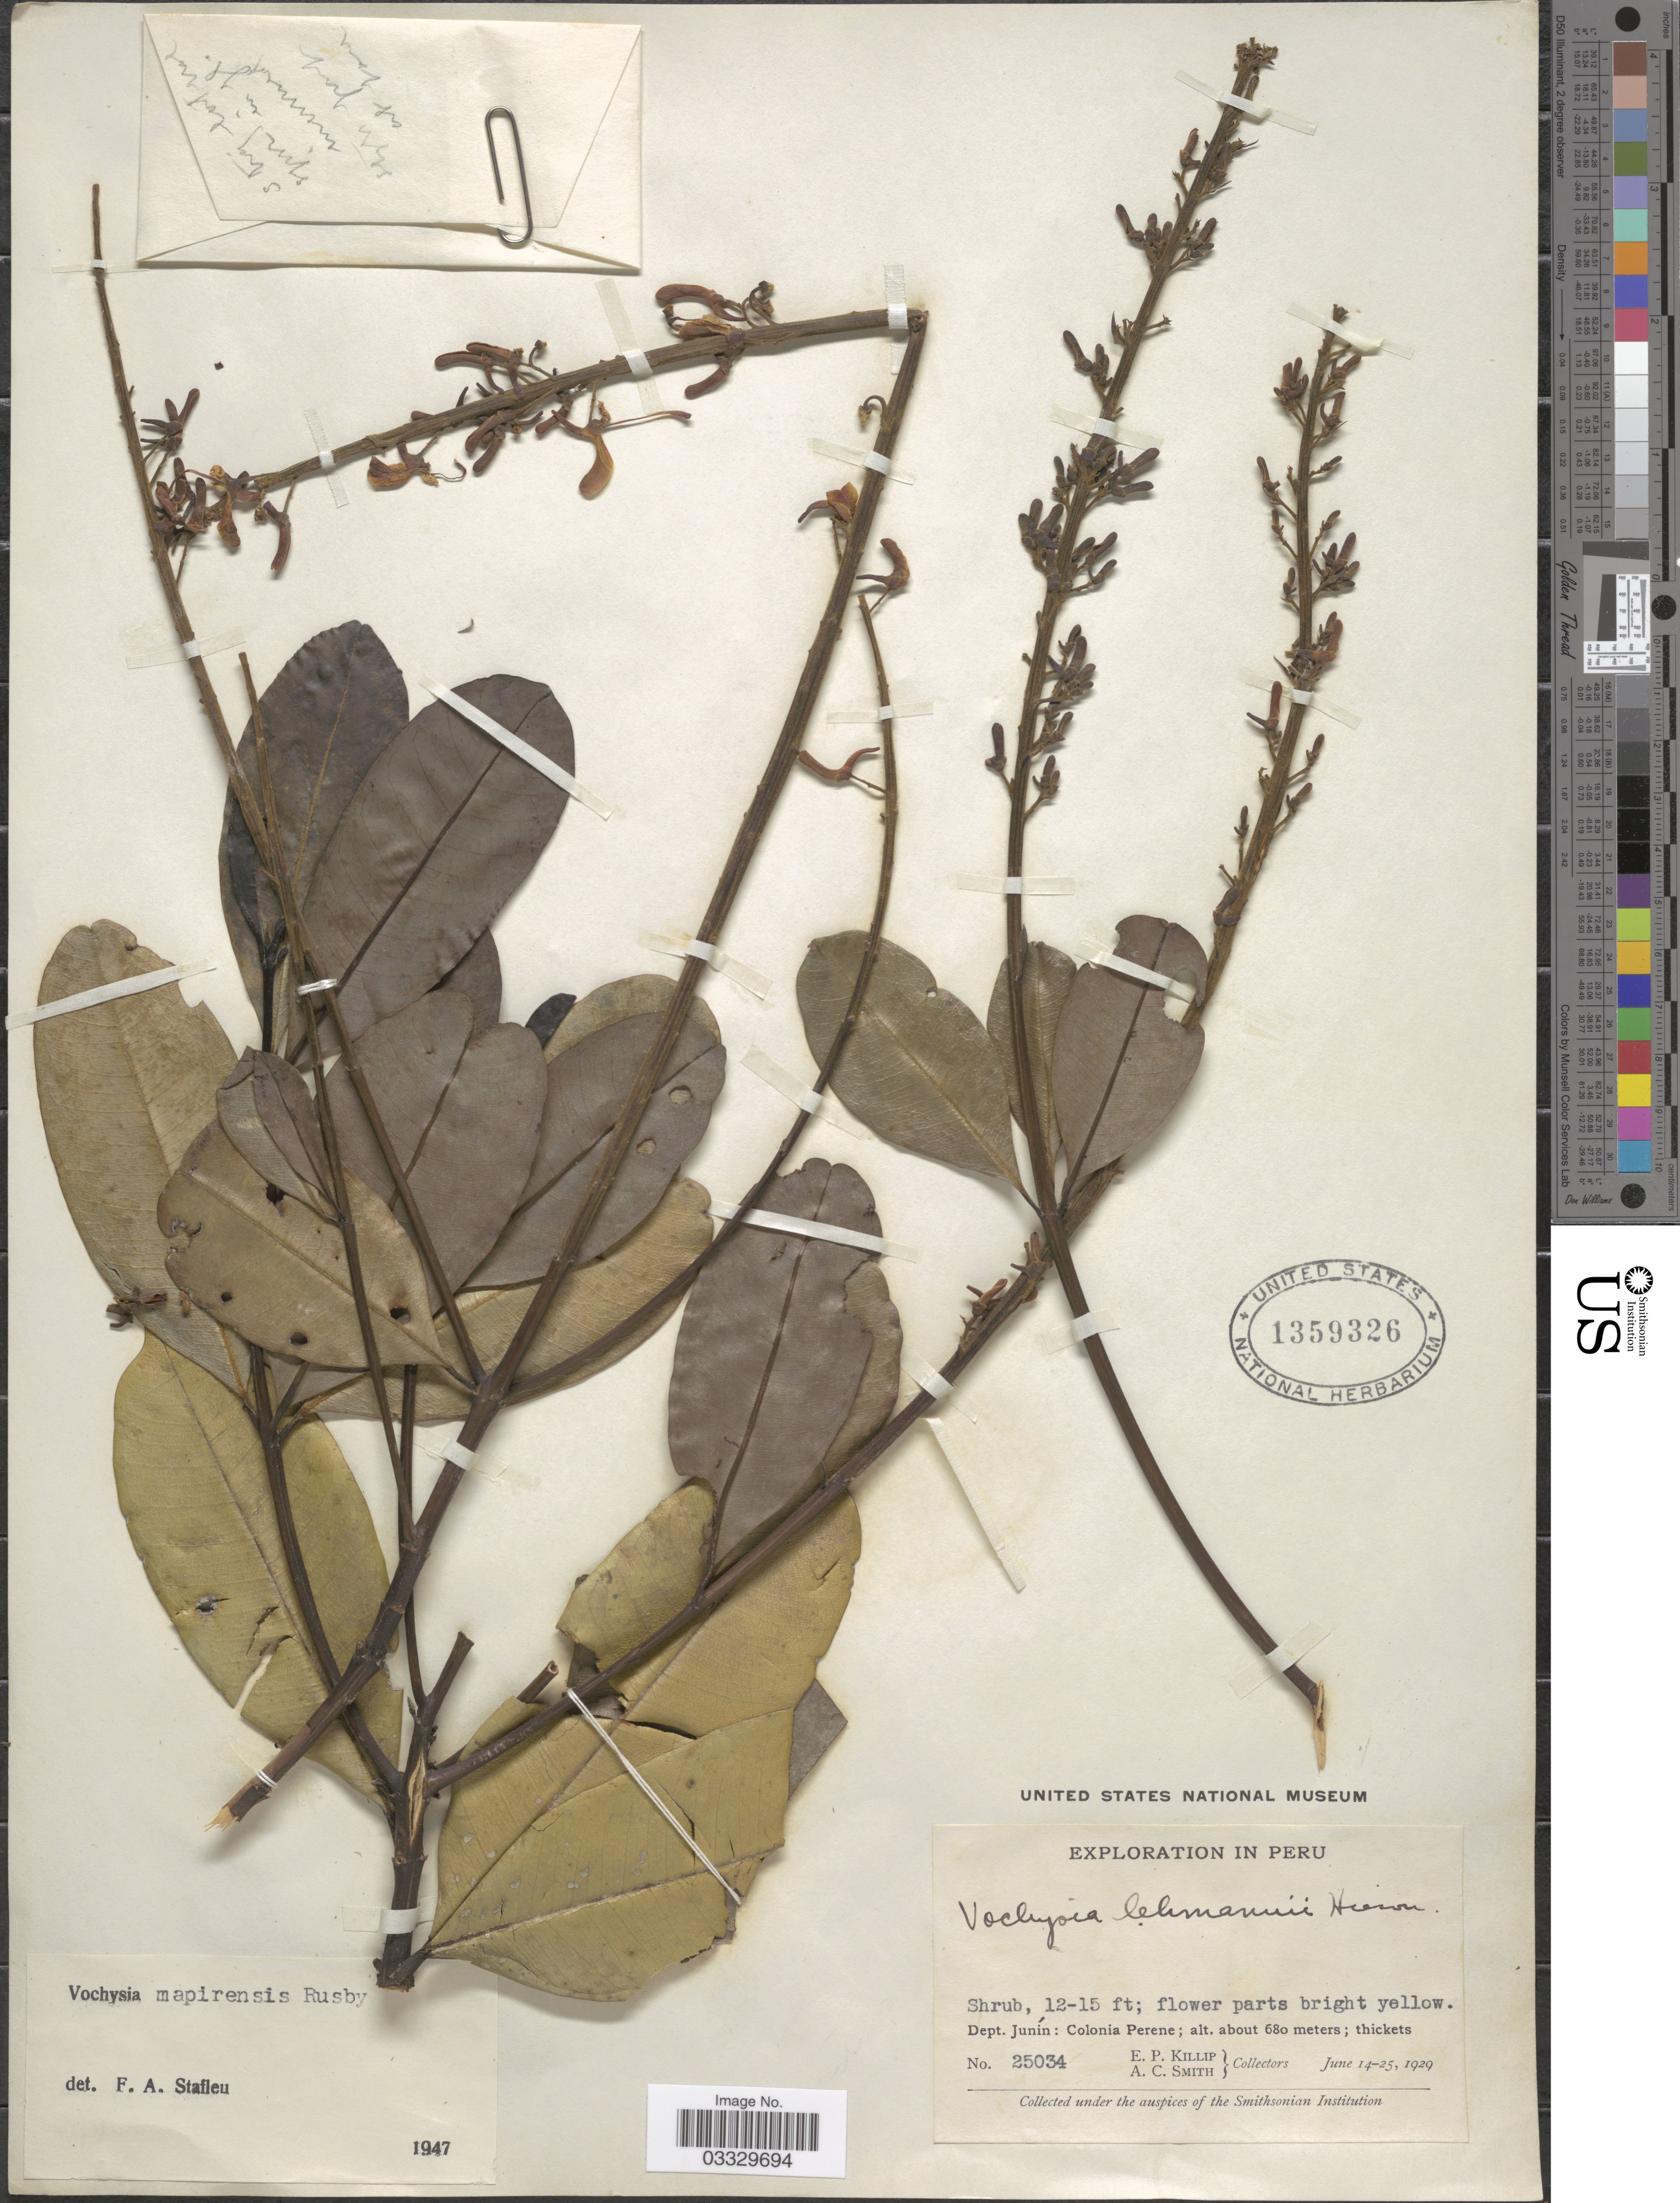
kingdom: Plantae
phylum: Tracheophyta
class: Magnoliopsida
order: Myrtales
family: Vochysiaceae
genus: Vochysia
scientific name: Vochysia mapirensis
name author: Rusby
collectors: E. P. Killip & A. C. Smith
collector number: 25034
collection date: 1929-06-14/1929-06-25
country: Peru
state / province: Junín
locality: Dept. Junín: Colonia Perene.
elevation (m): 680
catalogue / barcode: US 1359326